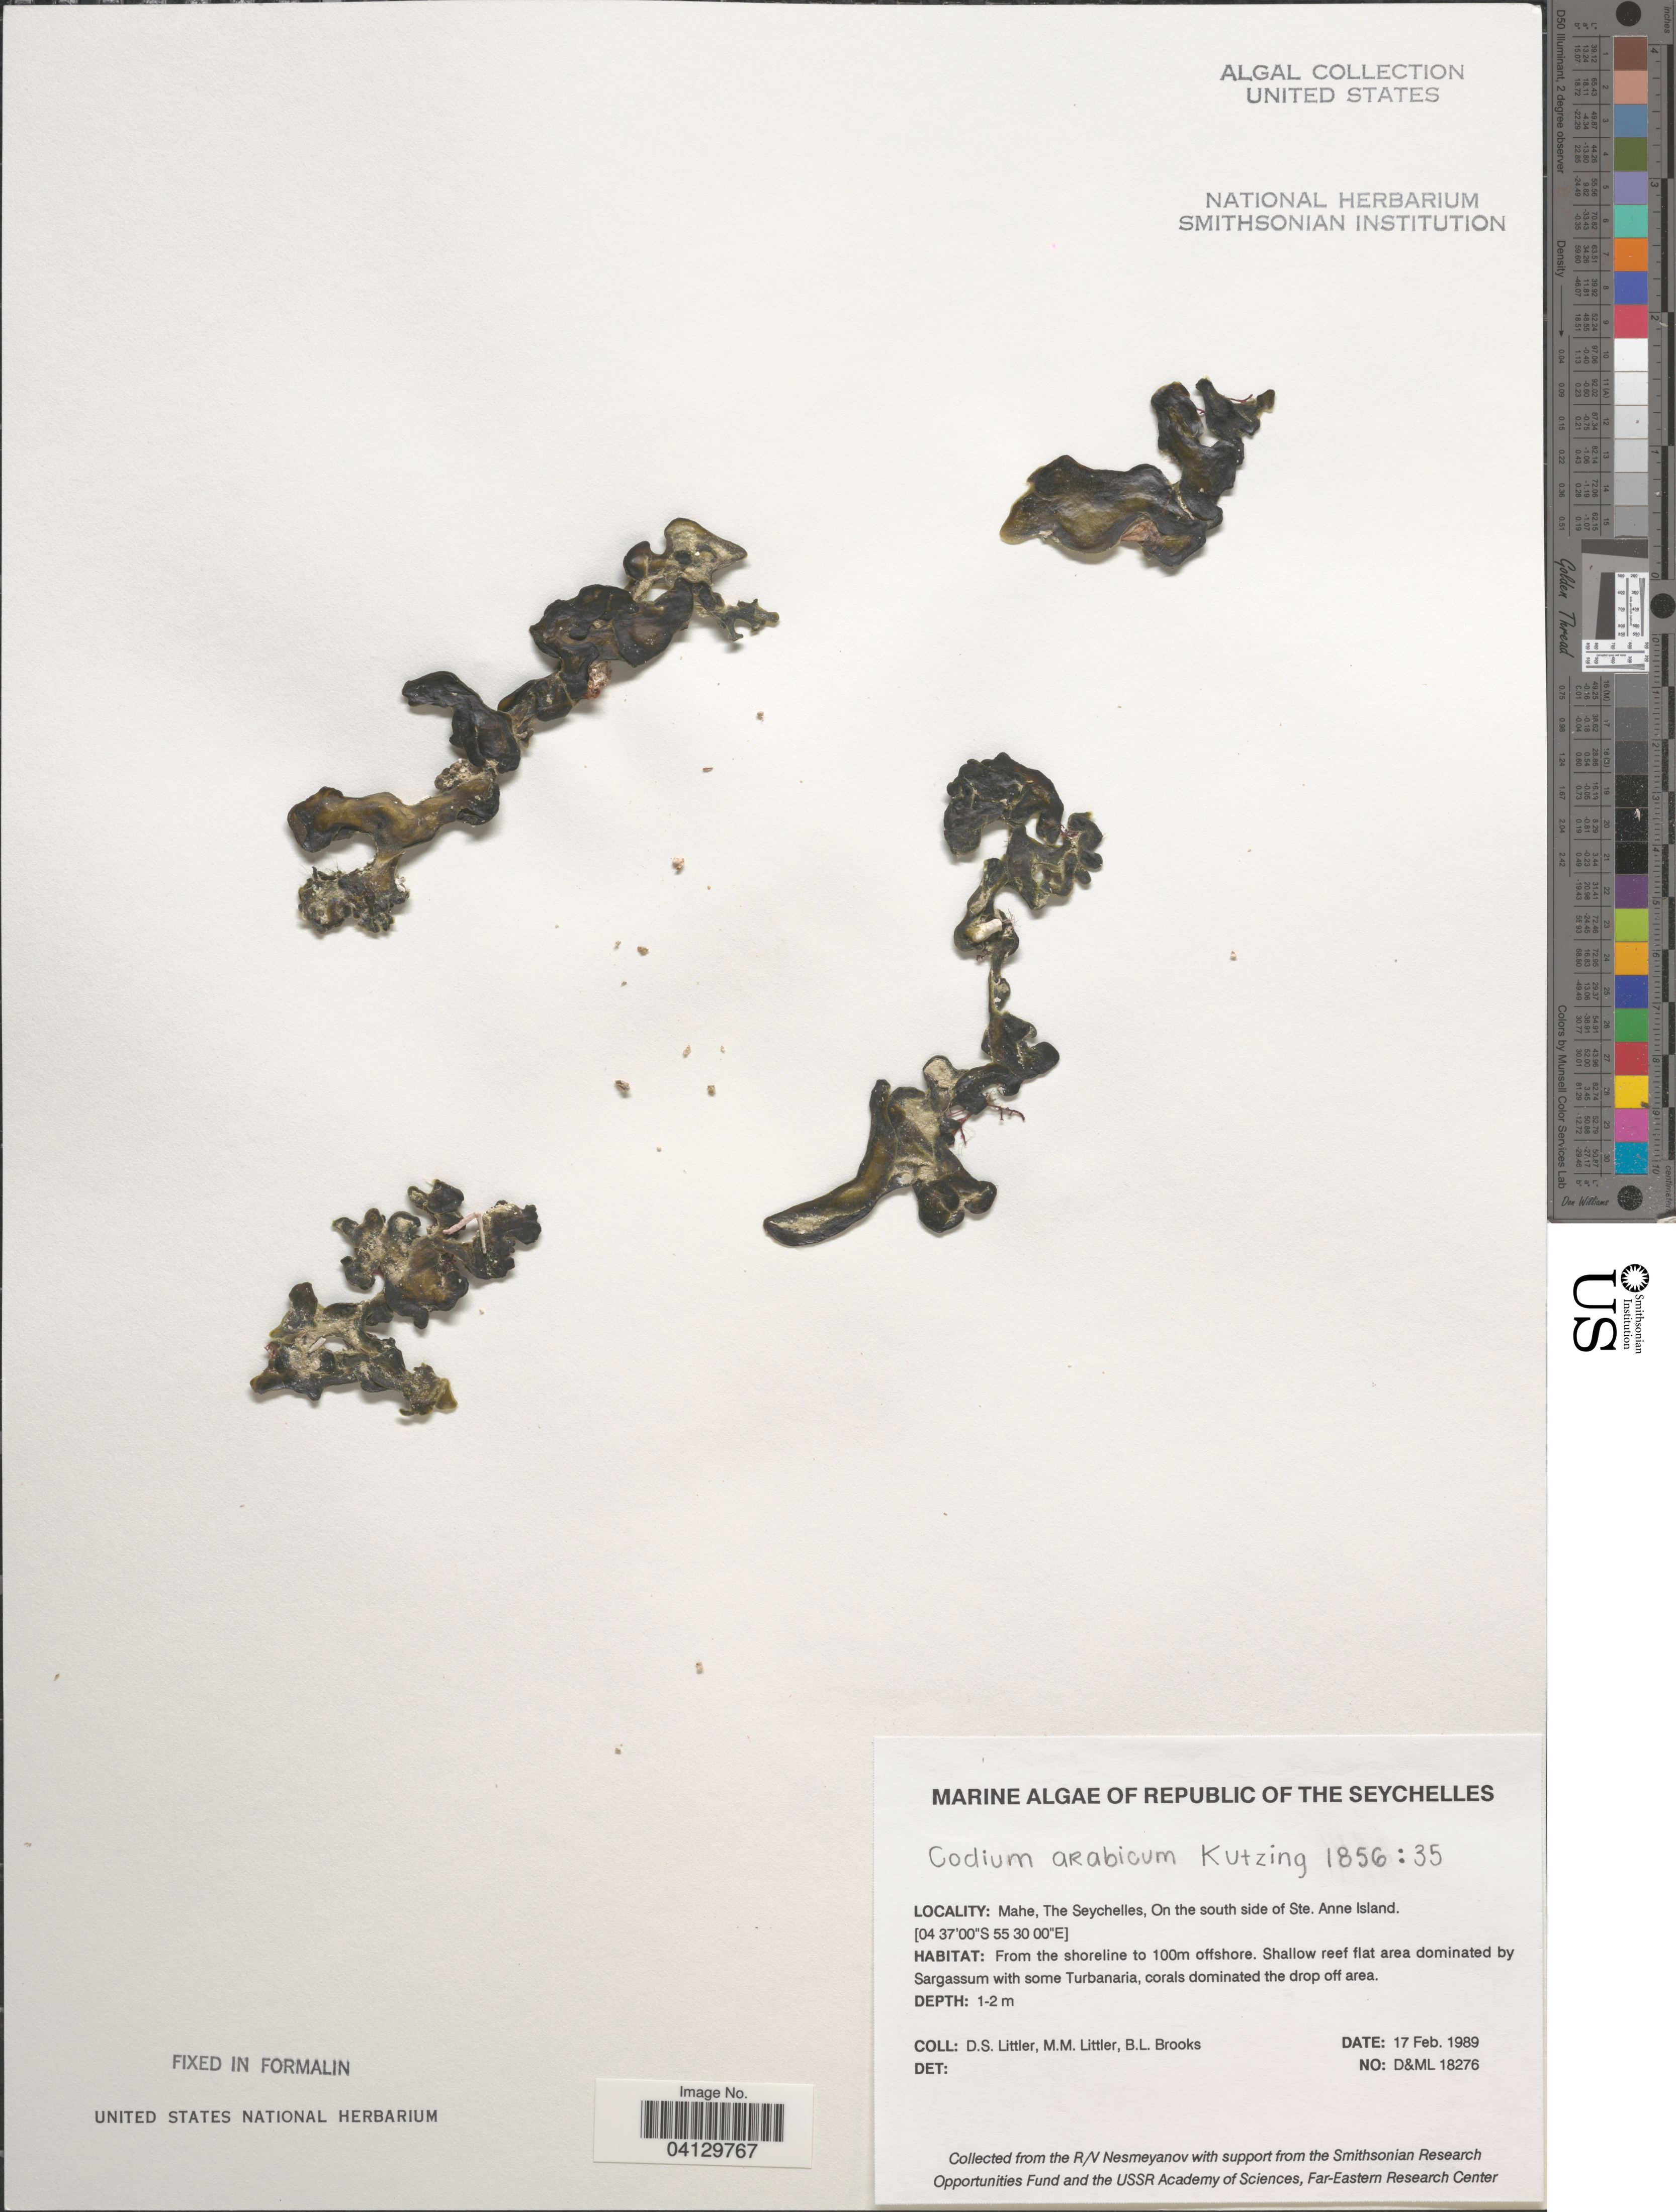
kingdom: Plantae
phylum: Chlorophyta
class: Ulvophyceae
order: Bryopsidales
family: Codiaceae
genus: Codium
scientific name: Codium arabicum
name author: Kütz.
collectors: D. S. Littler & B. Brooks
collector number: D&ML18276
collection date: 1989-02-17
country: Seychelles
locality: Mahe, On the south side of Ste. Anne Island. From the shoreline to 100m offshore.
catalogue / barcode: US 329086